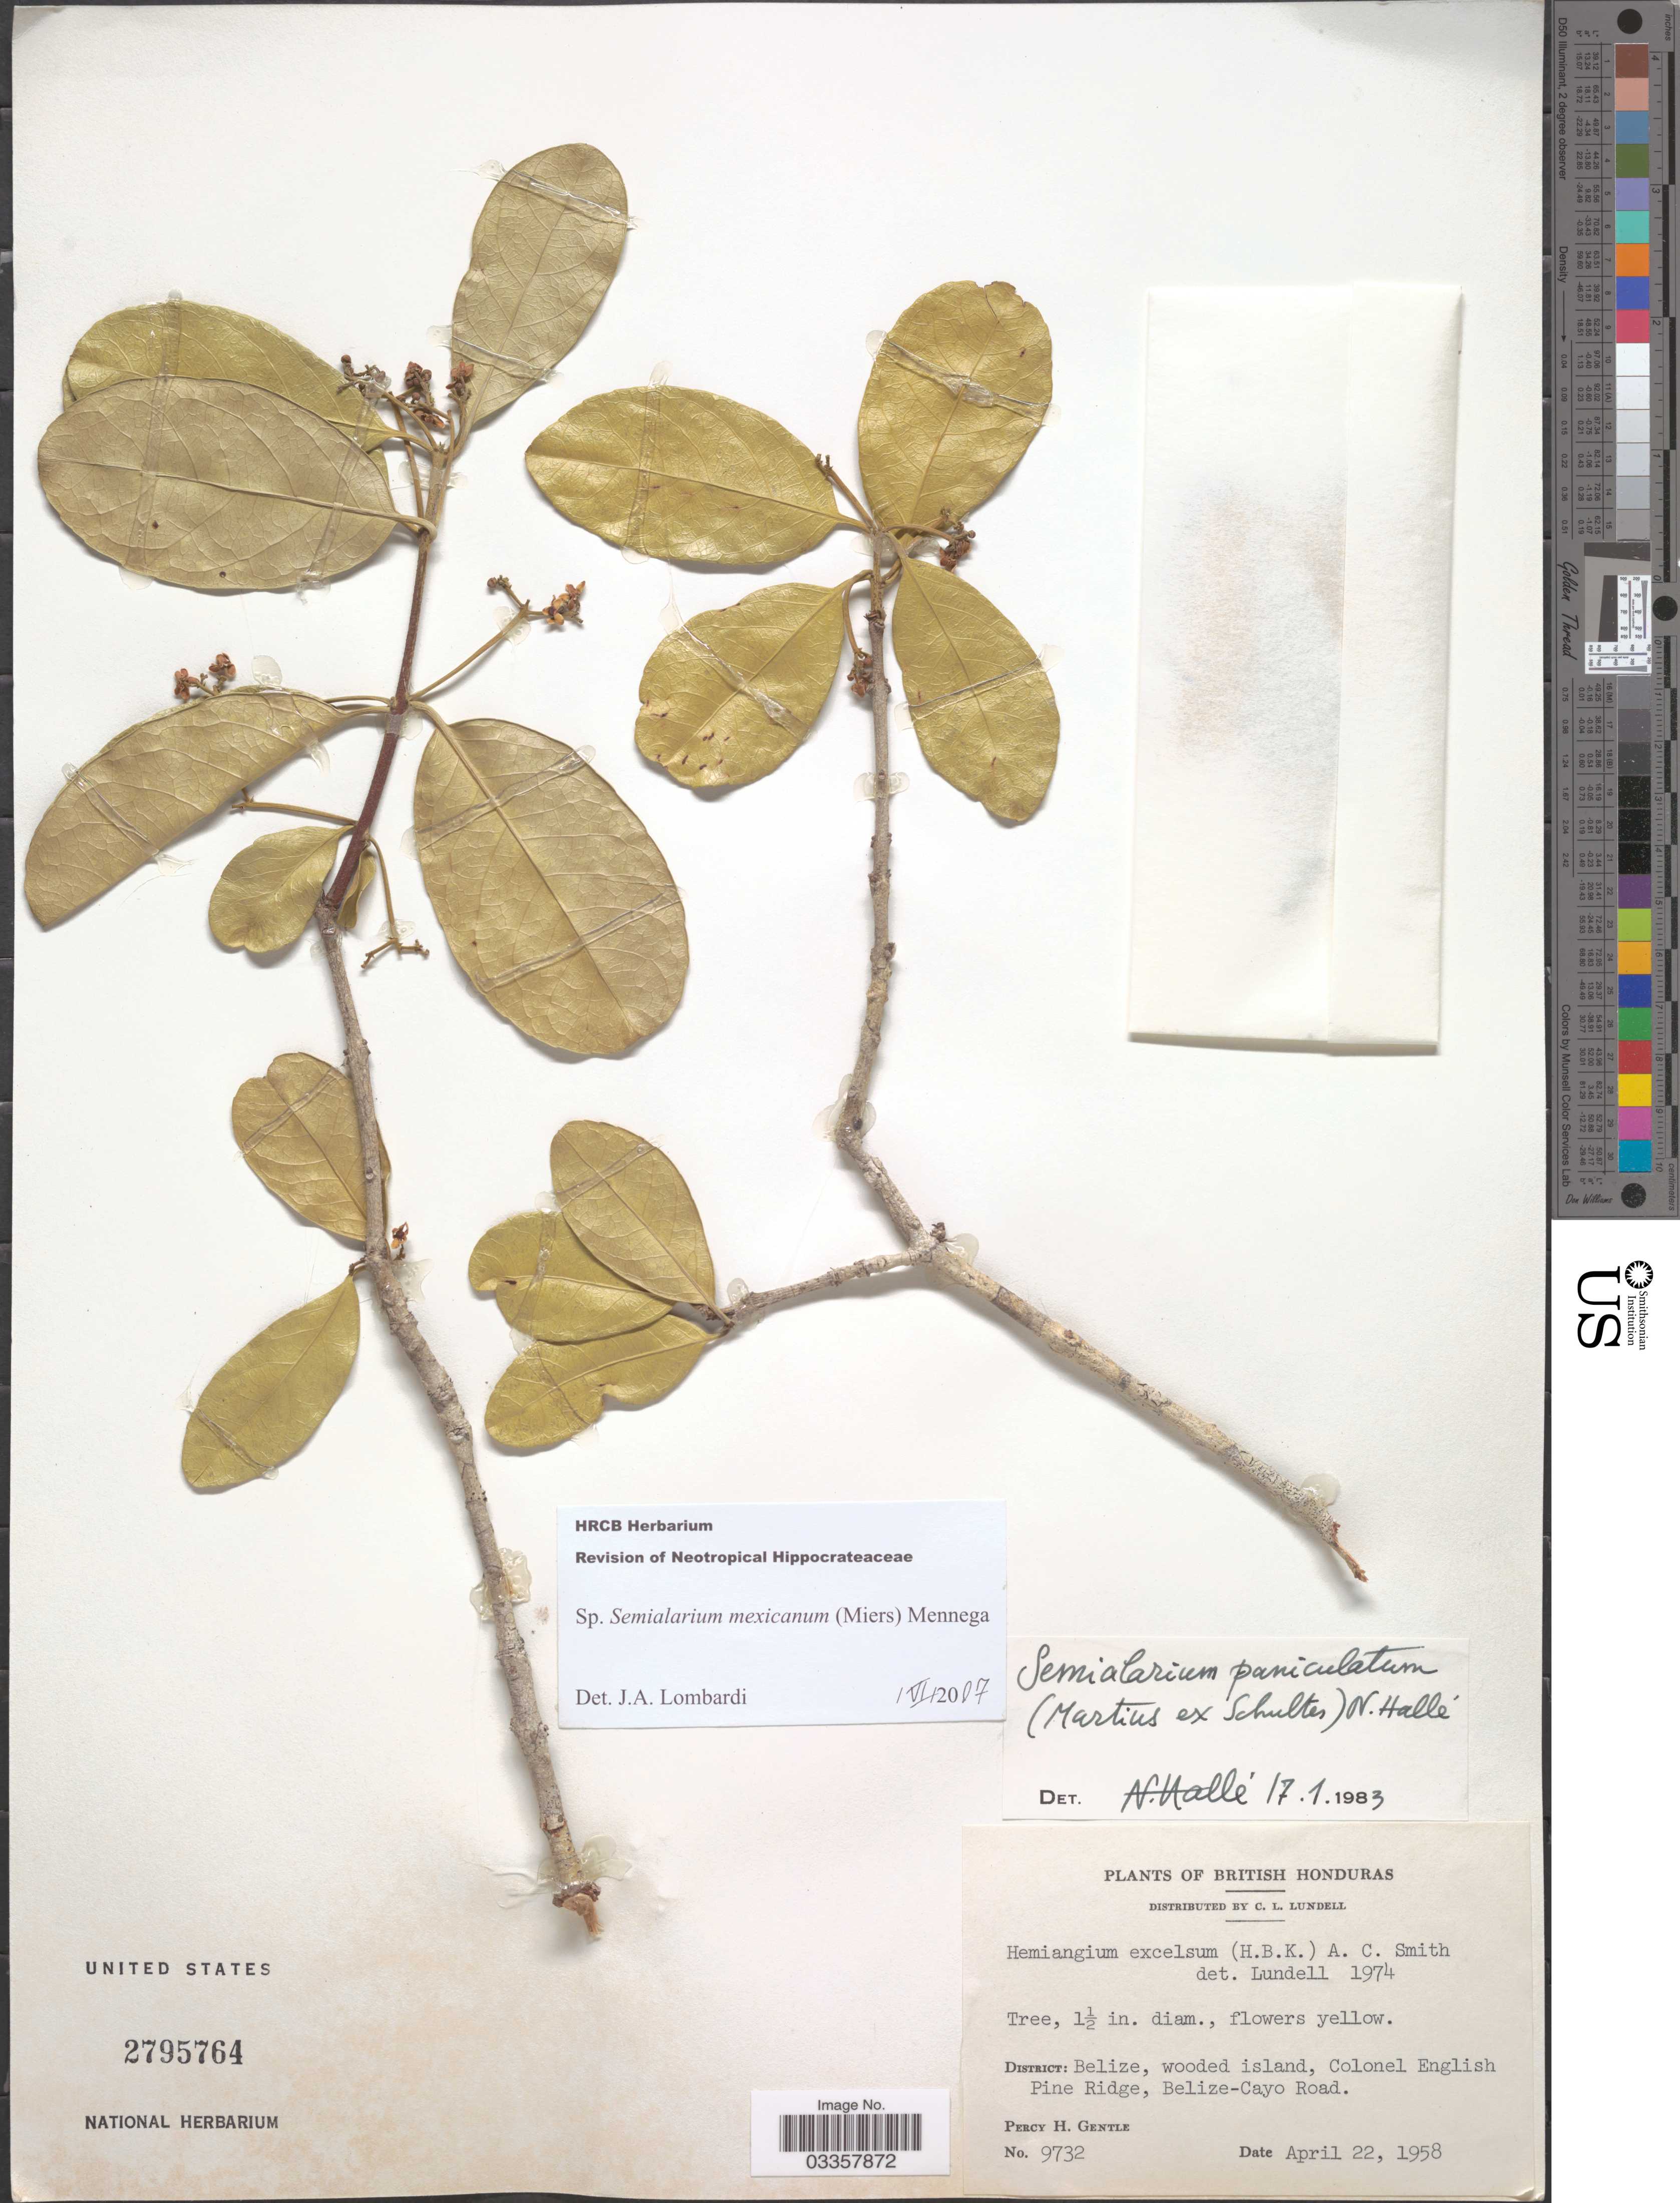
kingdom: Plantae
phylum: Tracheophyta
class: Magnoliopsida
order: Celastrales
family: Celastraceae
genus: Semialarium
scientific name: Semialarium mexicanum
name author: (Miers) Mennega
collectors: P. H. Gentle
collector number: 9732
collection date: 1958-04-22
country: Belize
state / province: Belize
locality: British Honduras. District: Belize, wooded island, Colonel English Pine Ridge, Belize-Cayo Road.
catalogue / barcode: US 2795764